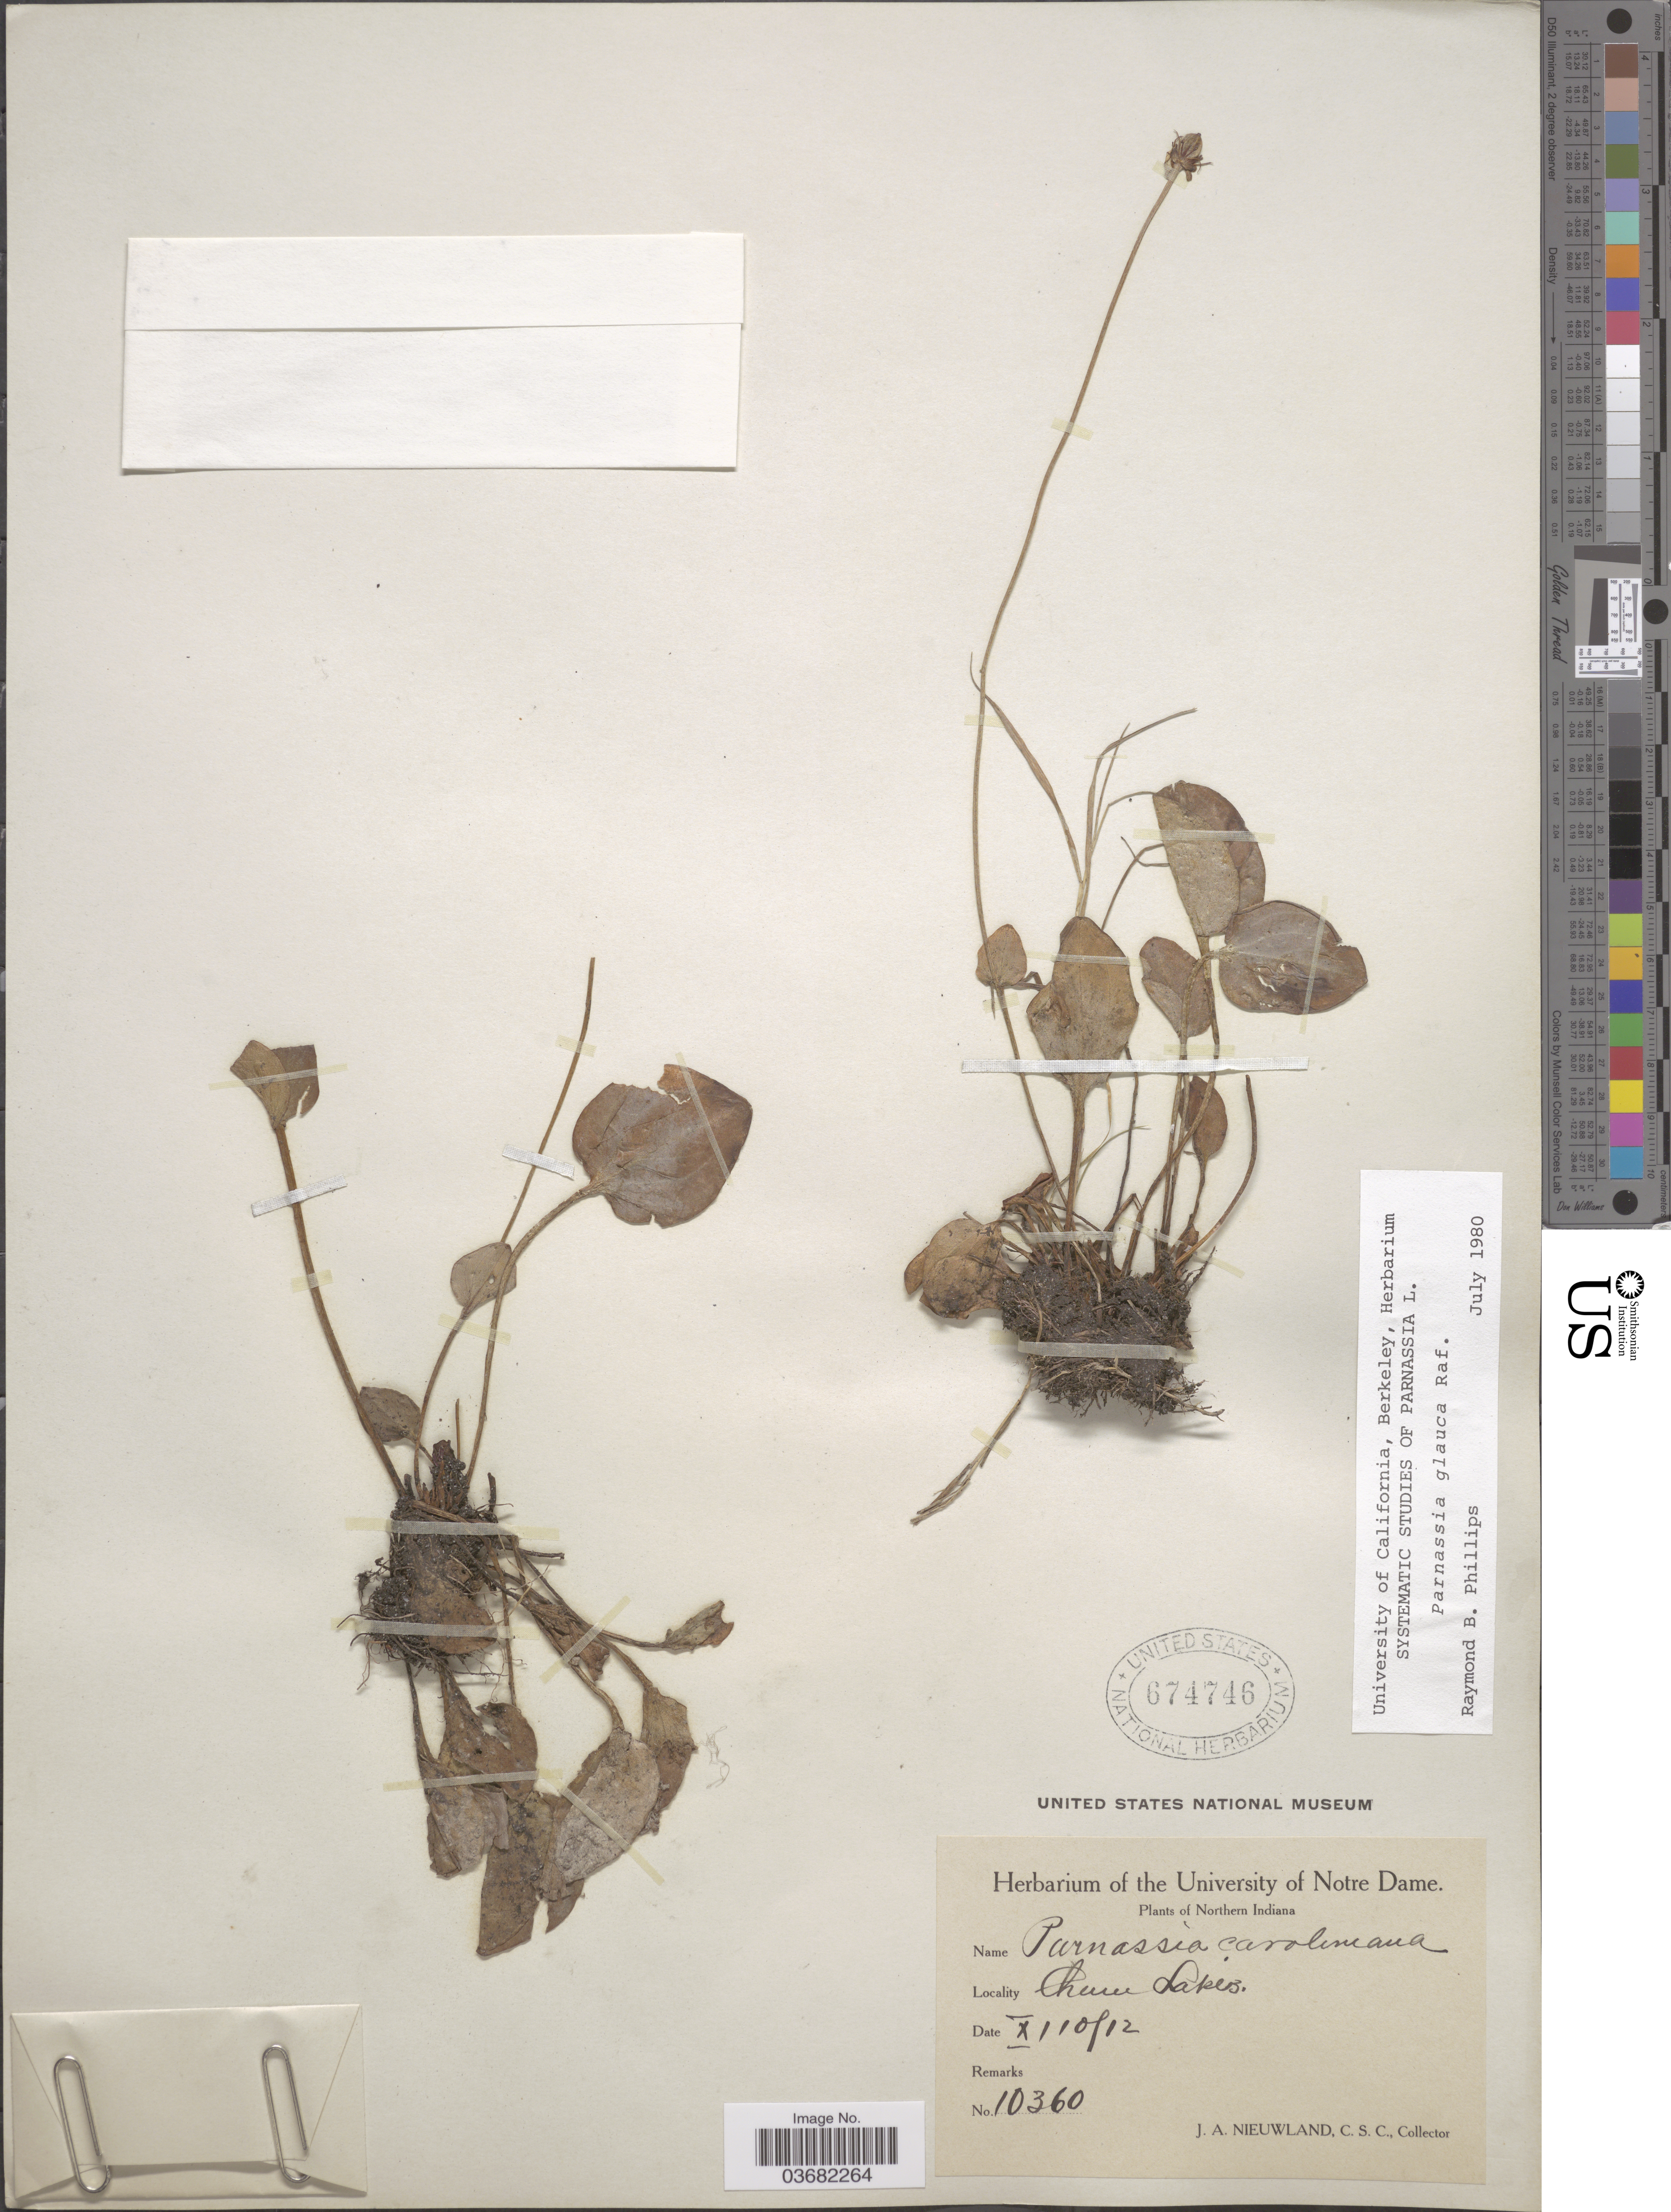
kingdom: Plantae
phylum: Tracheophyta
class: Magnoliopsida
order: Celastrales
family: Parnassiaceae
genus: Parnassia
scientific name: Parnassia glauca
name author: Raf.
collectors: J. A. Nieuwland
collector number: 10360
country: United States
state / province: Indiana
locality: Northern Indiana. Chain Lakes.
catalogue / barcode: US 674746